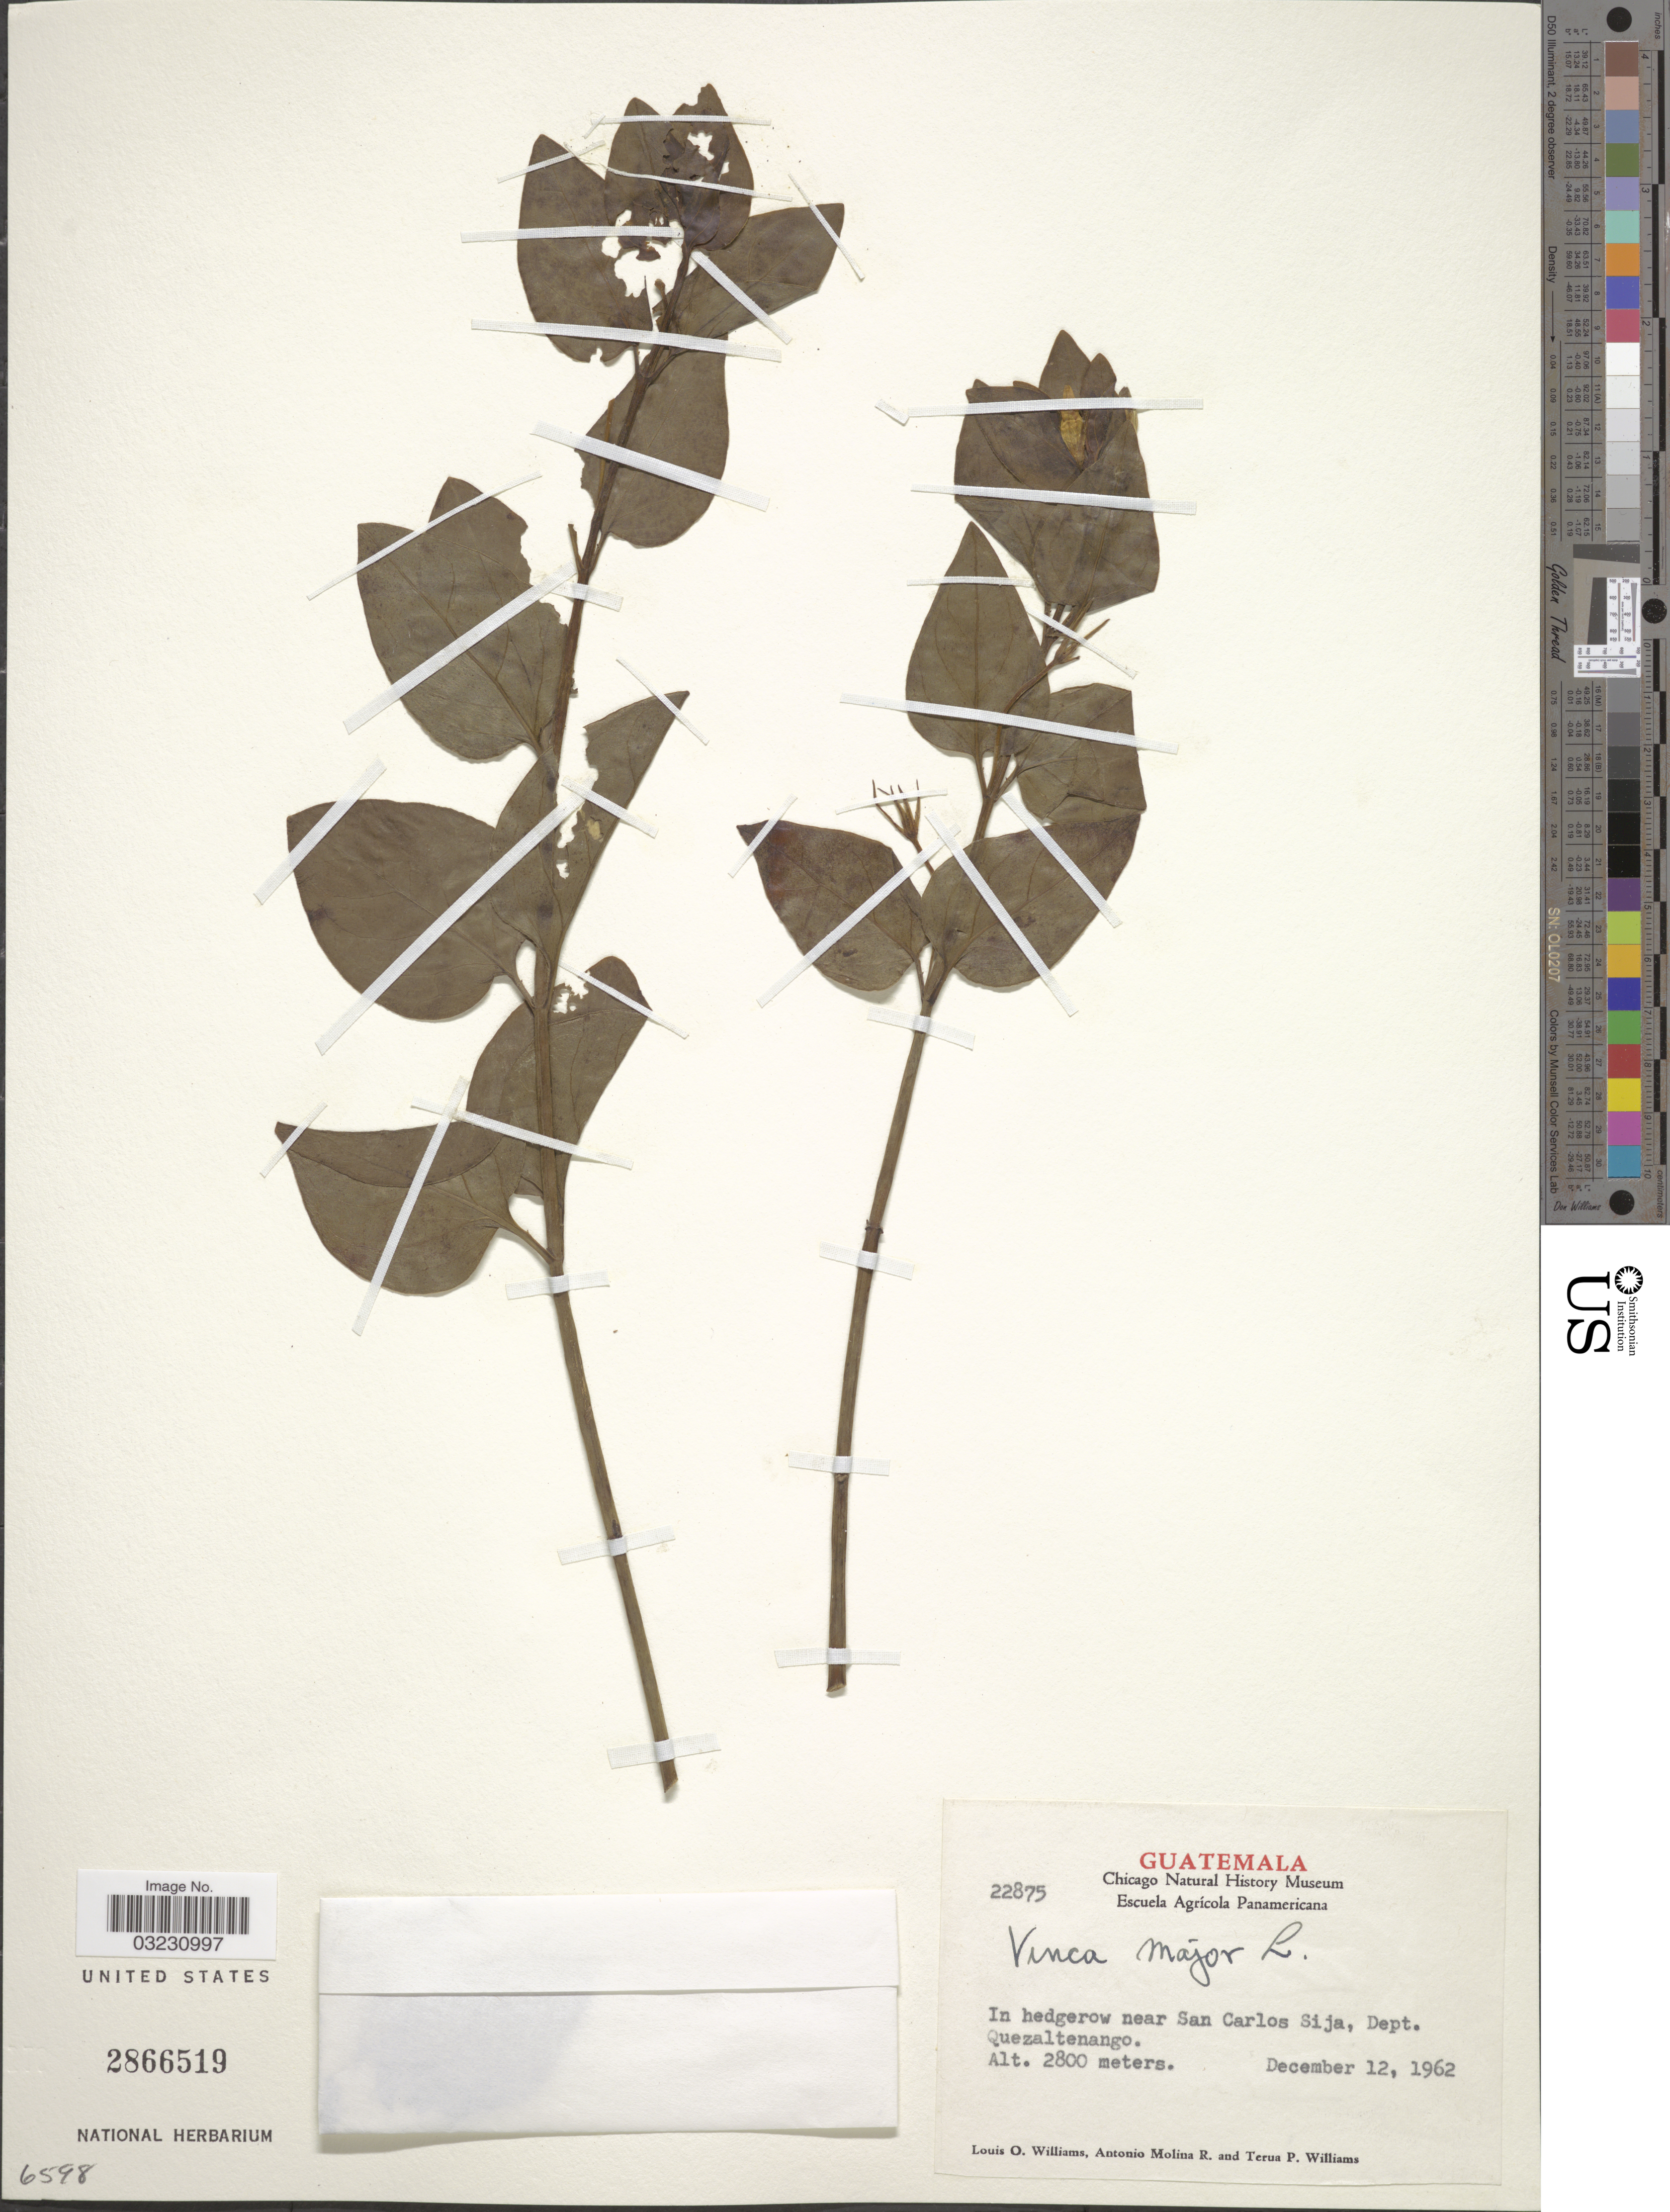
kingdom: Plantae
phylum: Tracheophyta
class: Magnoliopsida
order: Gentianales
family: Apocynaceae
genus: Vinca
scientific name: Vinca major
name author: L.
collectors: L. O. Williams, A. Molina R. & T. Williams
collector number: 22875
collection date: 1962-12-12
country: Guatemala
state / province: Quetzaltenango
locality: In hedgerow near San Carlos Sija, Dept. Quezaltenango.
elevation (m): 2800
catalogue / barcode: US 2866519